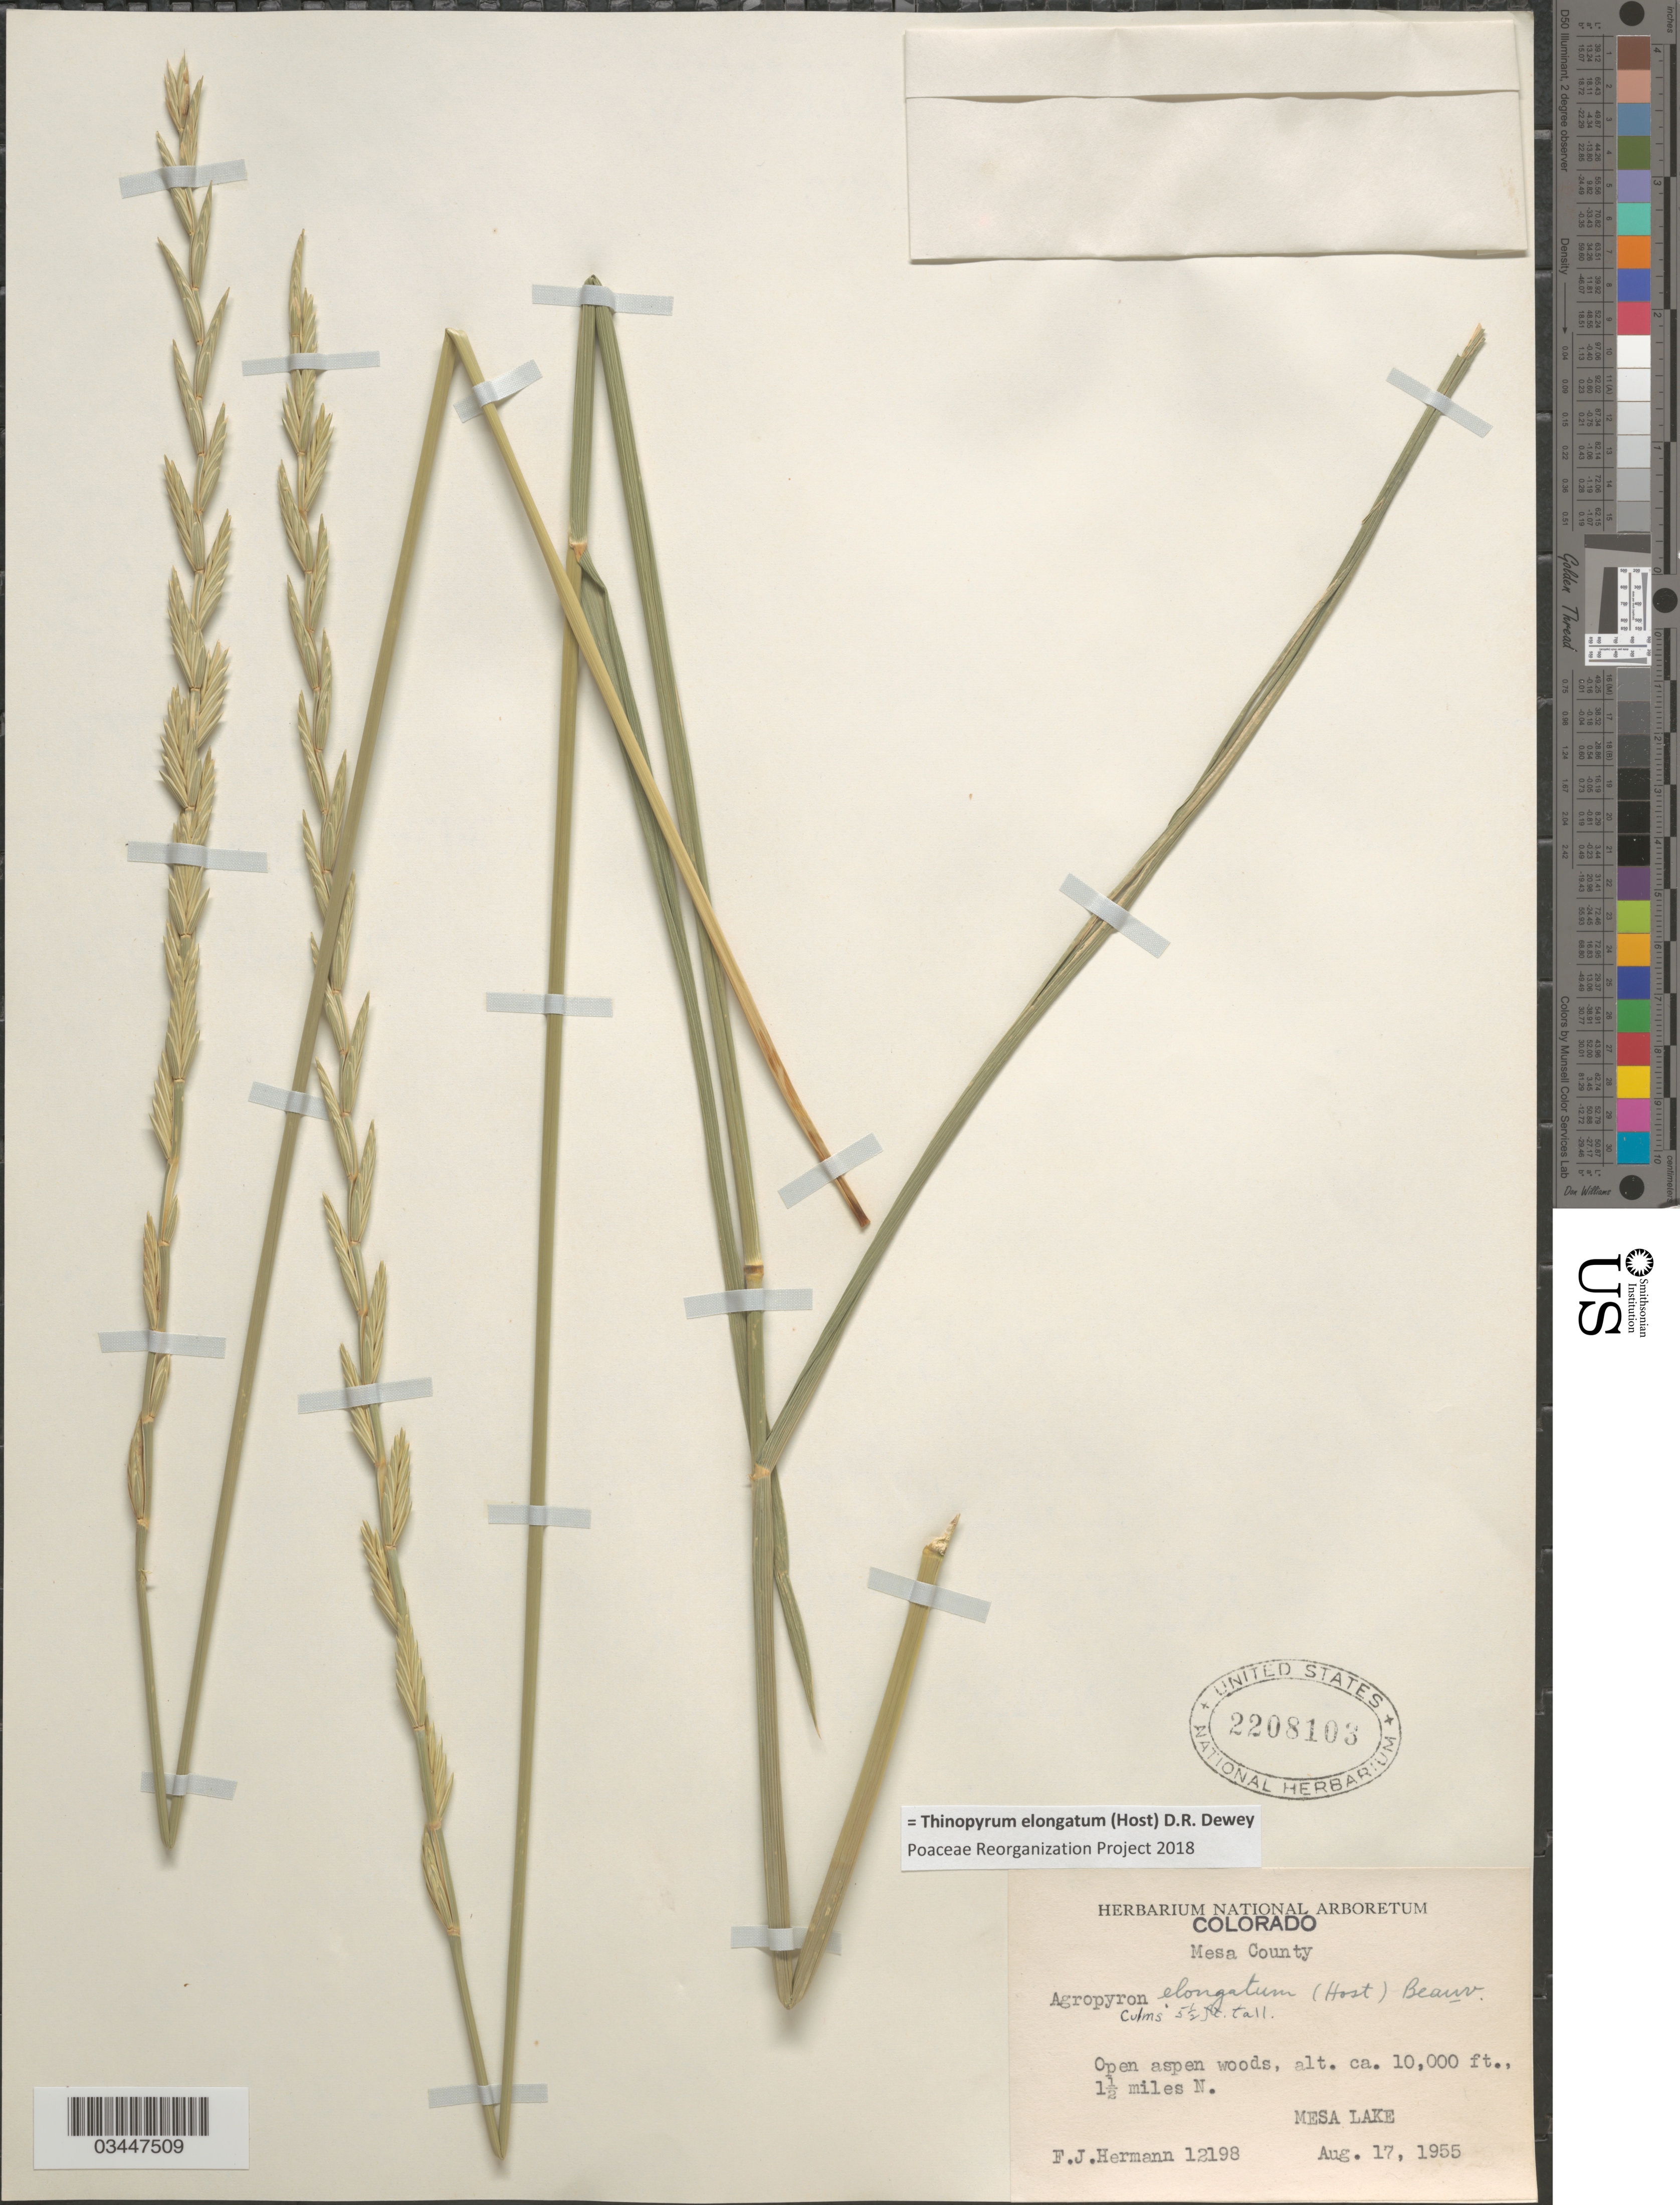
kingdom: Plantae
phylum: Tracheophyta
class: Liliopsida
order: Poales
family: Poaceae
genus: Thinopyrum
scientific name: Thinopyrum elongatum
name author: (Host) Barkworth & Dewey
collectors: F. J. Hermann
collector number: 12198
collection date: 1955-08-17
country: United States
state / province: Colorado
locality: Mesa County. 1½ miles N. Mesa Lake.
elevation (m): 3048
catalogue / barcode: US 2208103